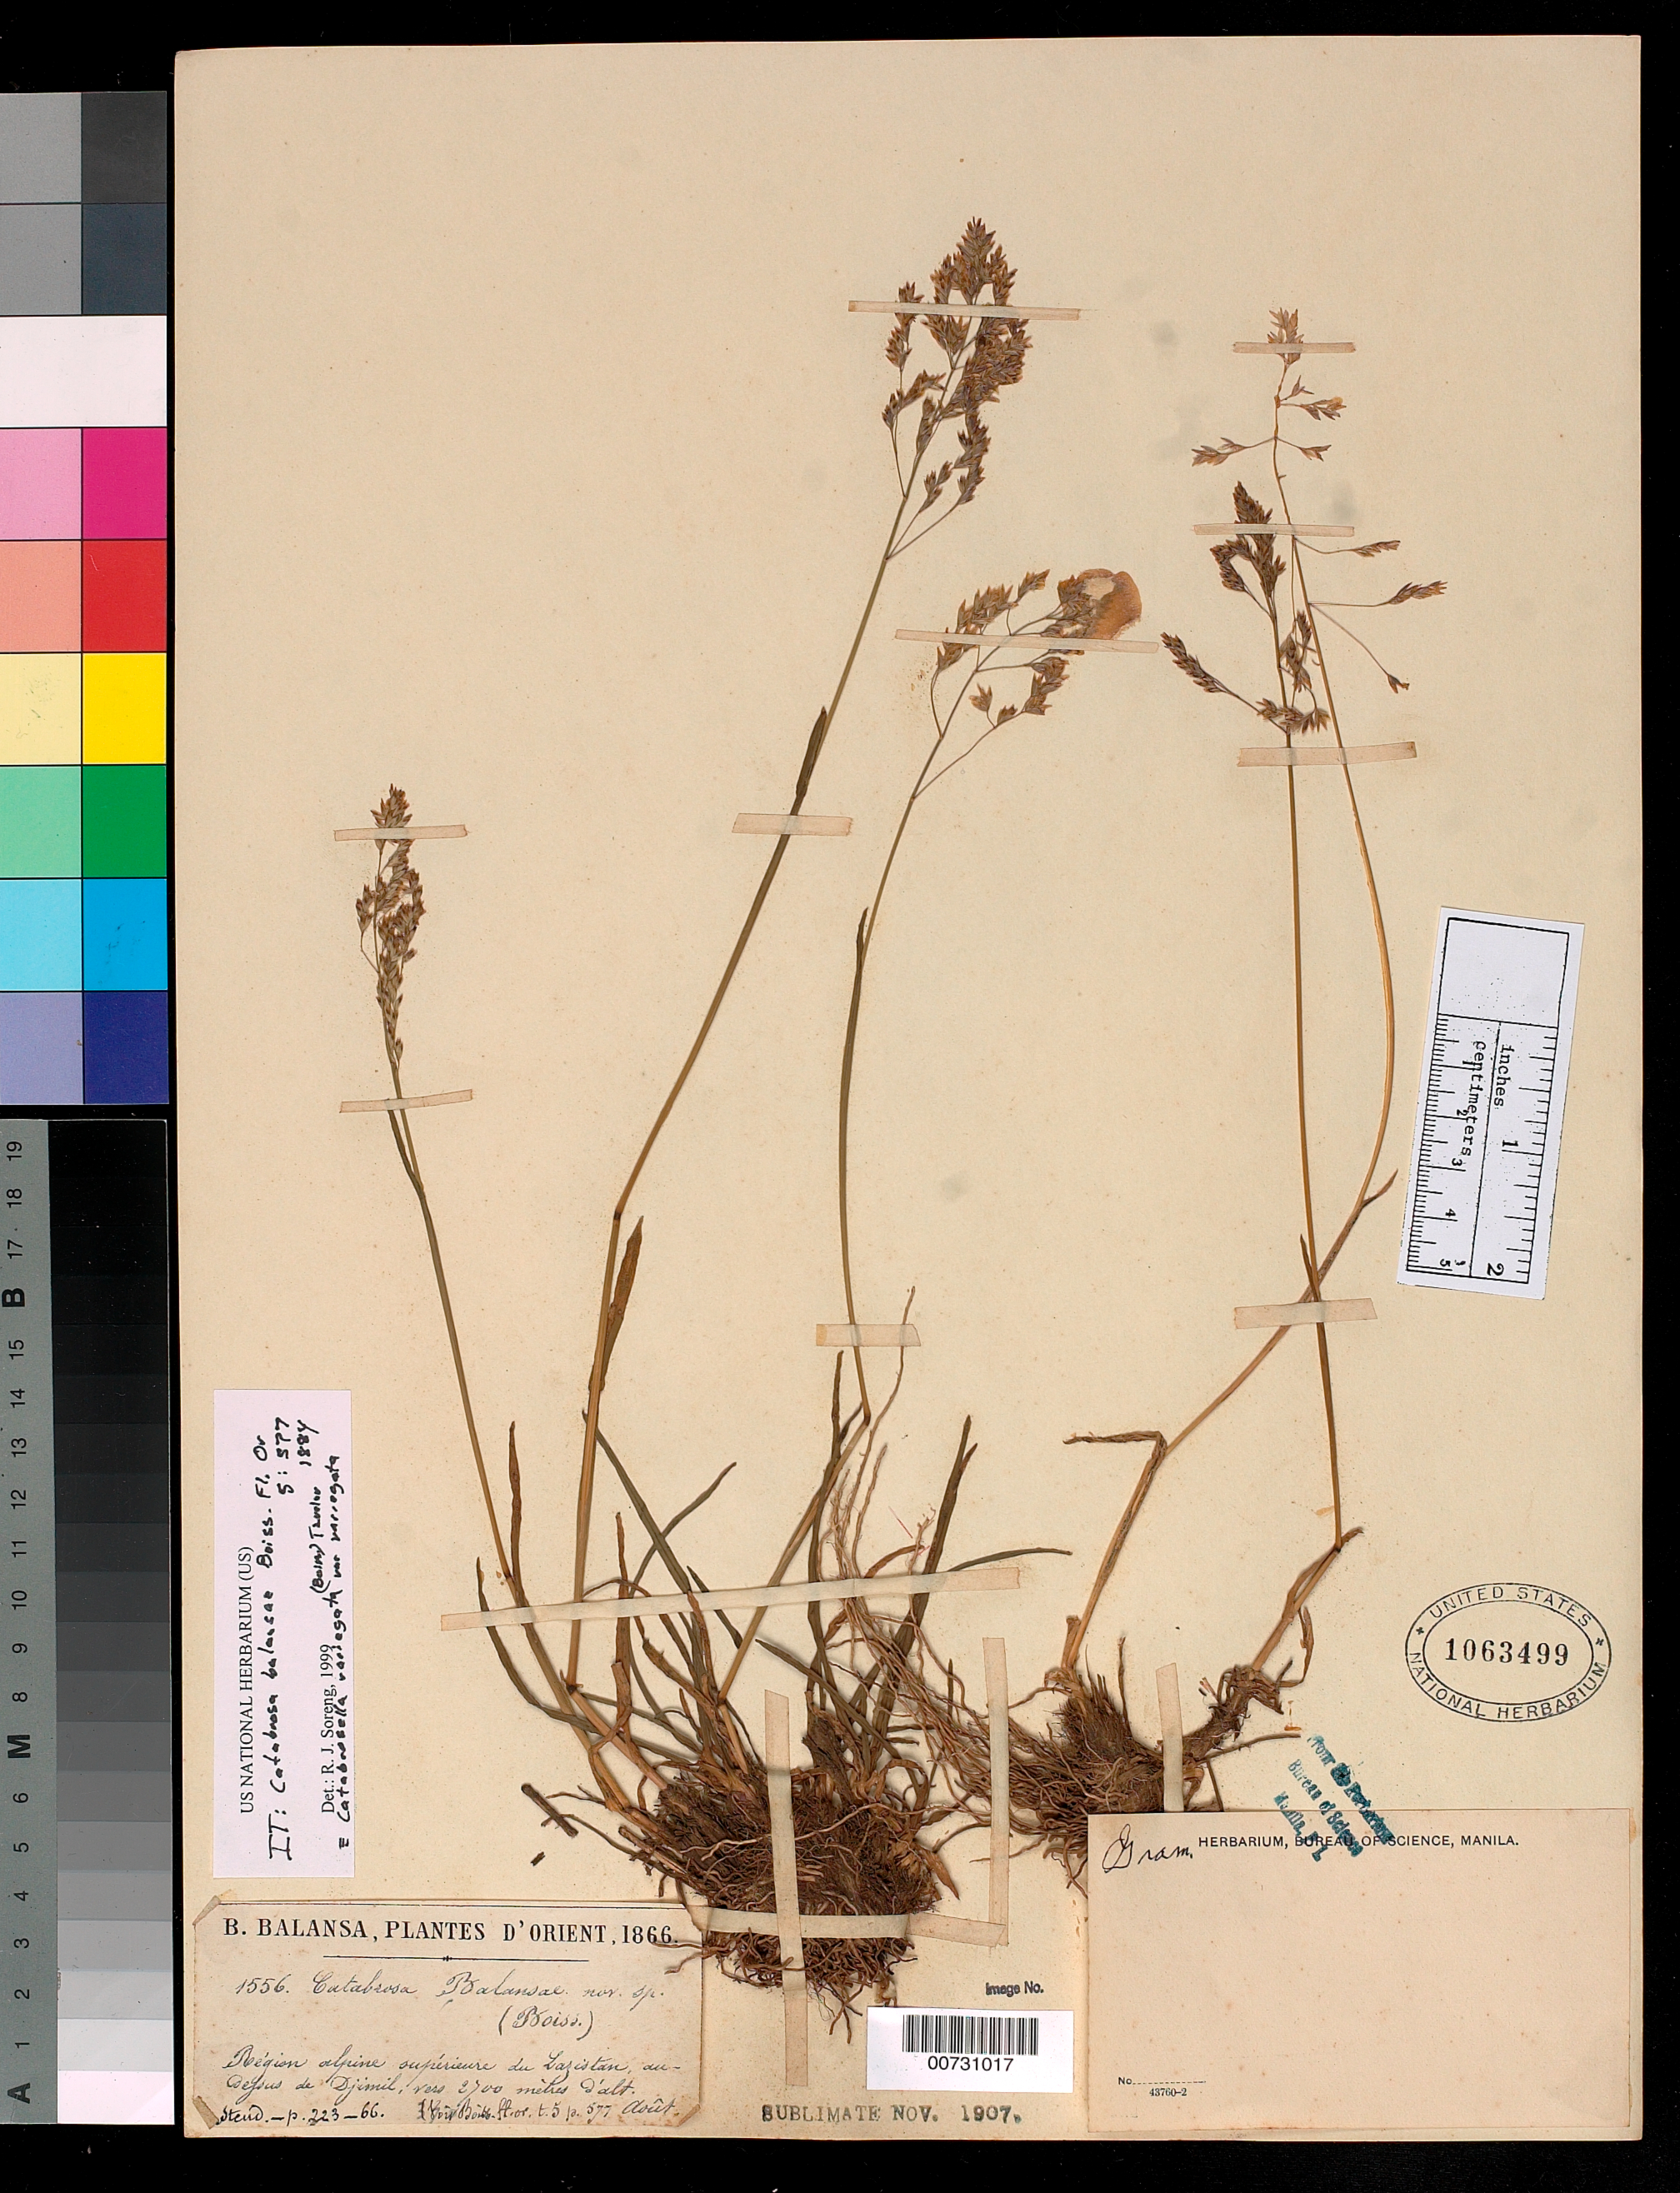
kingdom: Plantae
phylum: Tracheophyta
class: Liliopsida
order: Poales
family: Poaceae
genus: Catabrosa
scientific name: Catabrosa balansae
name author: Boiss.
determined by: Soreng, Robert J., Research Associate (BOT), Smithsonian Institution - National Museum of Natural History (UNITED STATES)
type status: Isotype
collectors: B. Balansa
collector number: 1556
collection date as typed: Aug 1866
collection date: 1866-08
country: Turkey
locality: Région alpine supérieure du Laristan, au-dessus de Djimil.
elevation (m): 2700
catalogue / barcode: US 1063499